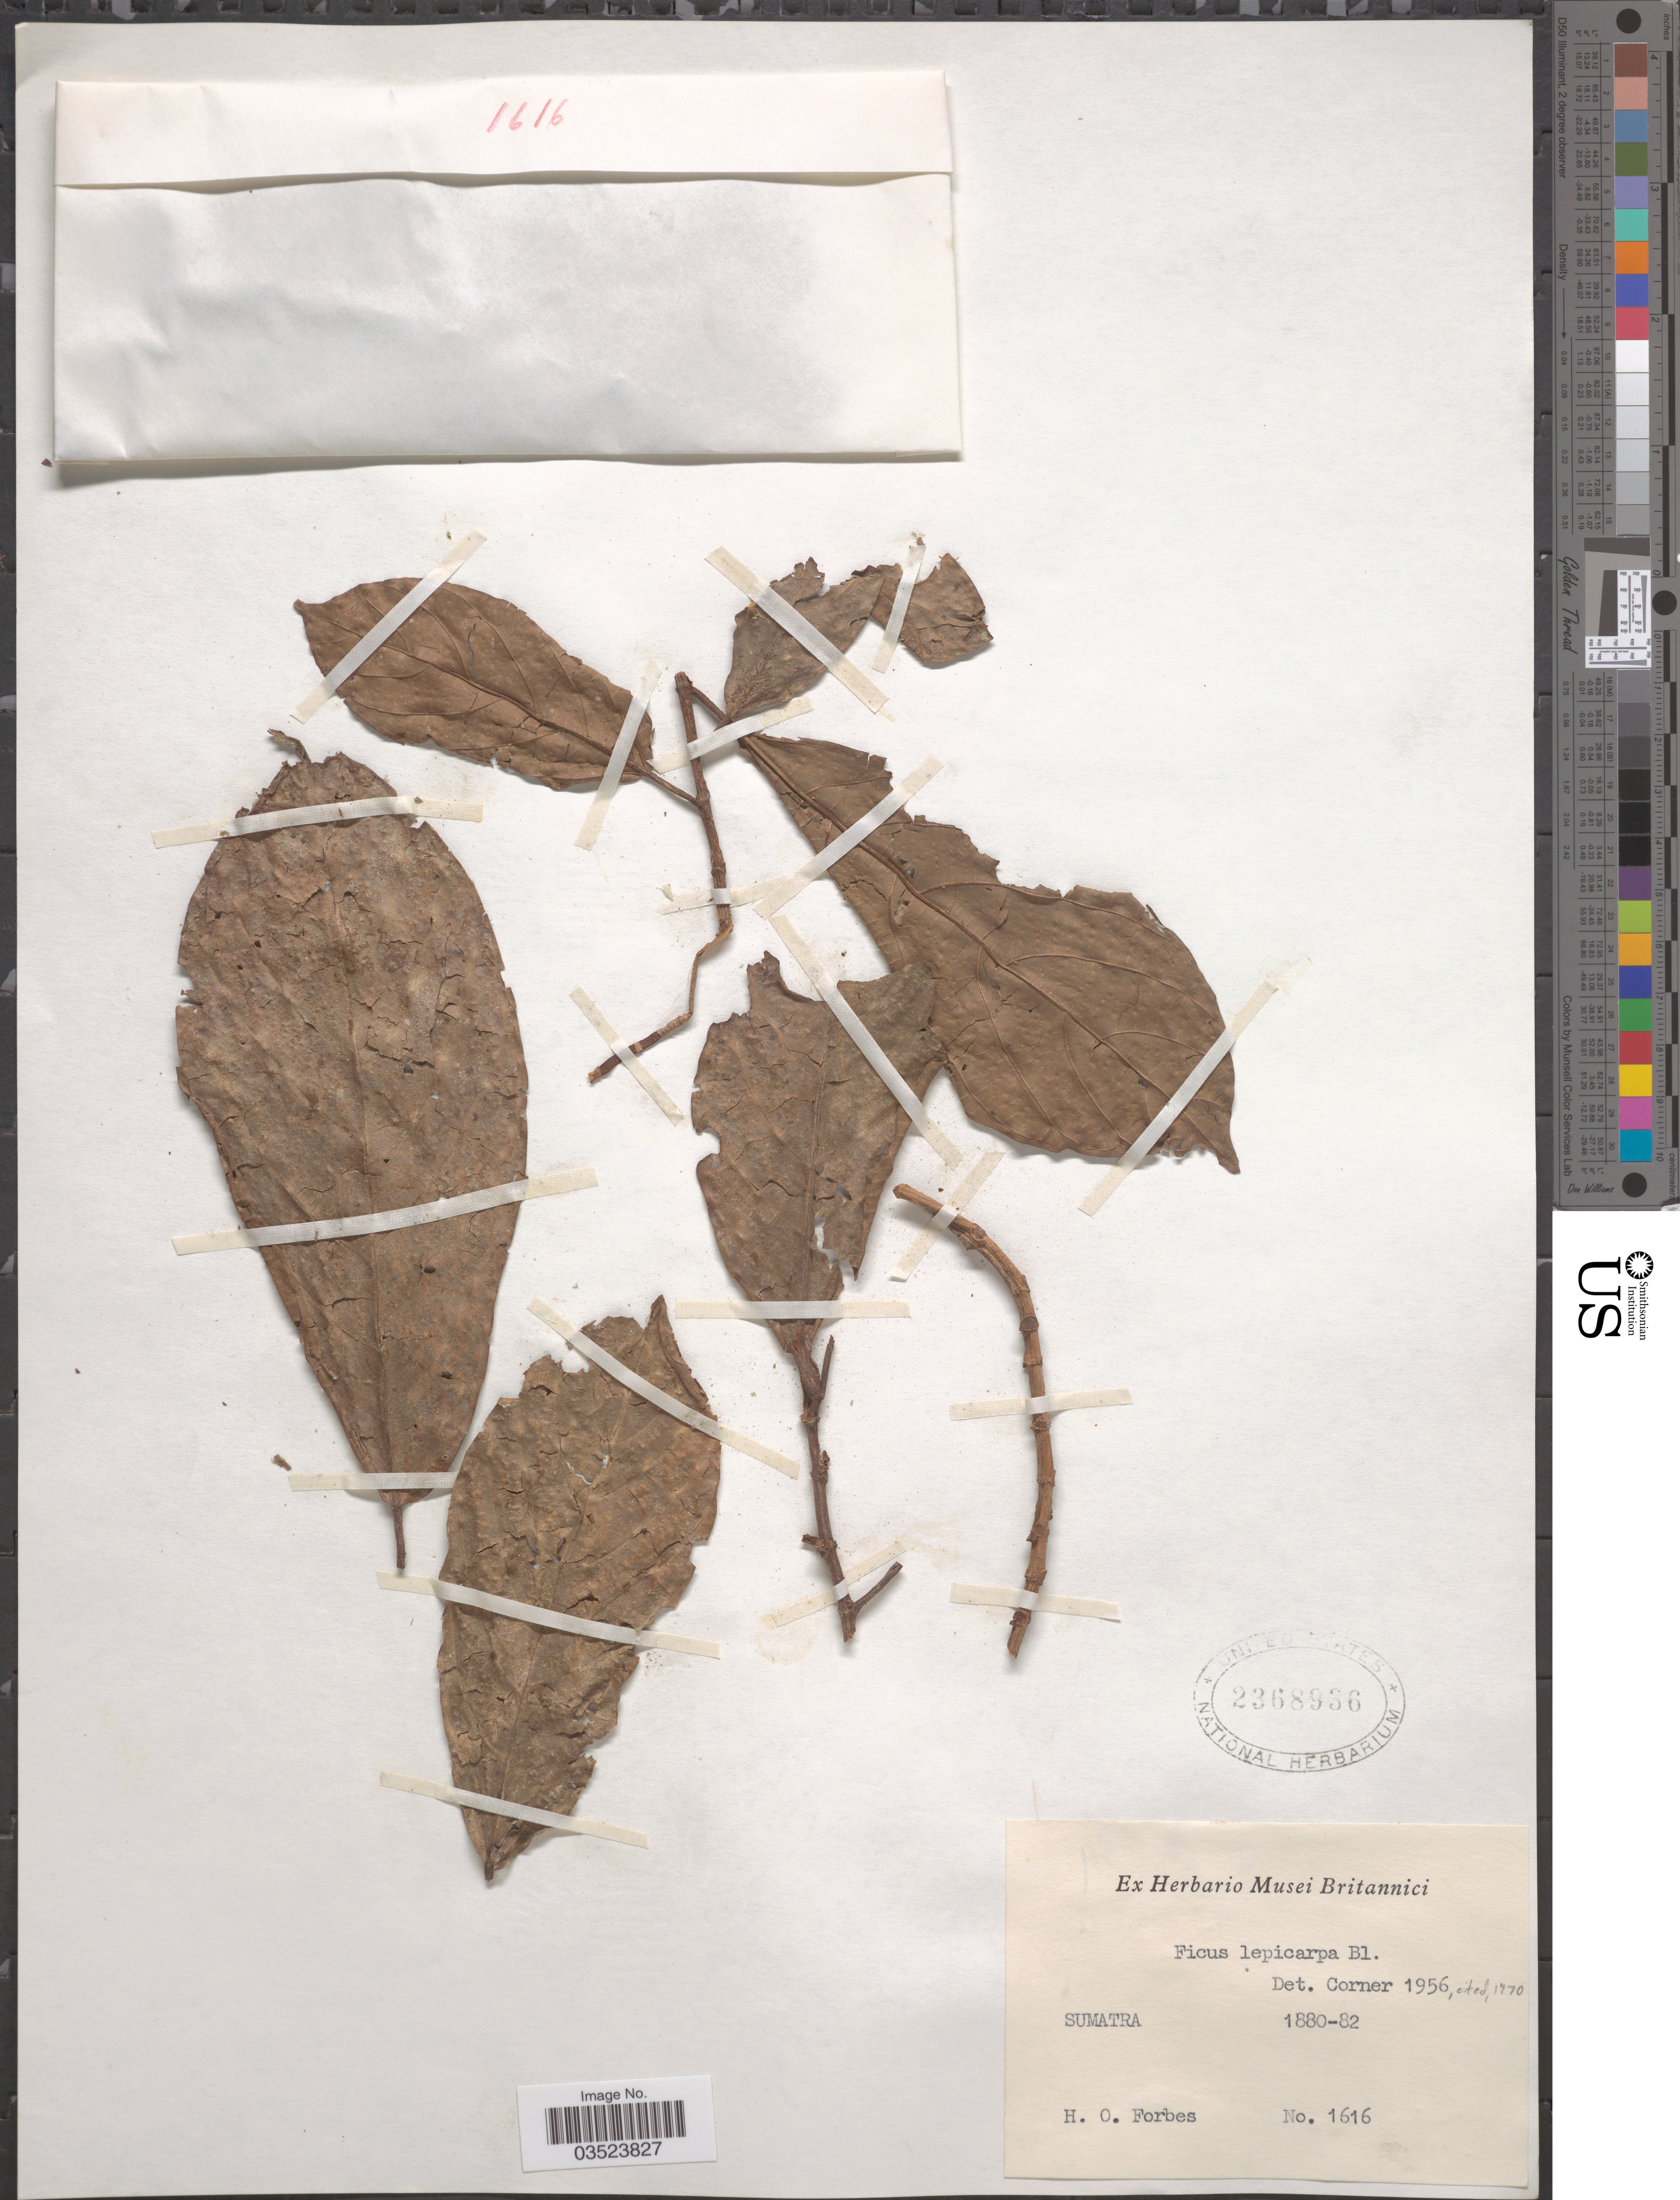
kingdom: Plantae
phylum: Tracheophyta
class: Magnoliopsida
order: Rosales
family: Moraceae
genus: Ficus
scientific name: Ficus lepicarpa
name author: Blume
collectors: H. O. Forbes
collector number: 1616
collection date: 1880/1882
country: Indonesia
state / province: Sumatra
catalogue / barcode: US 2368936